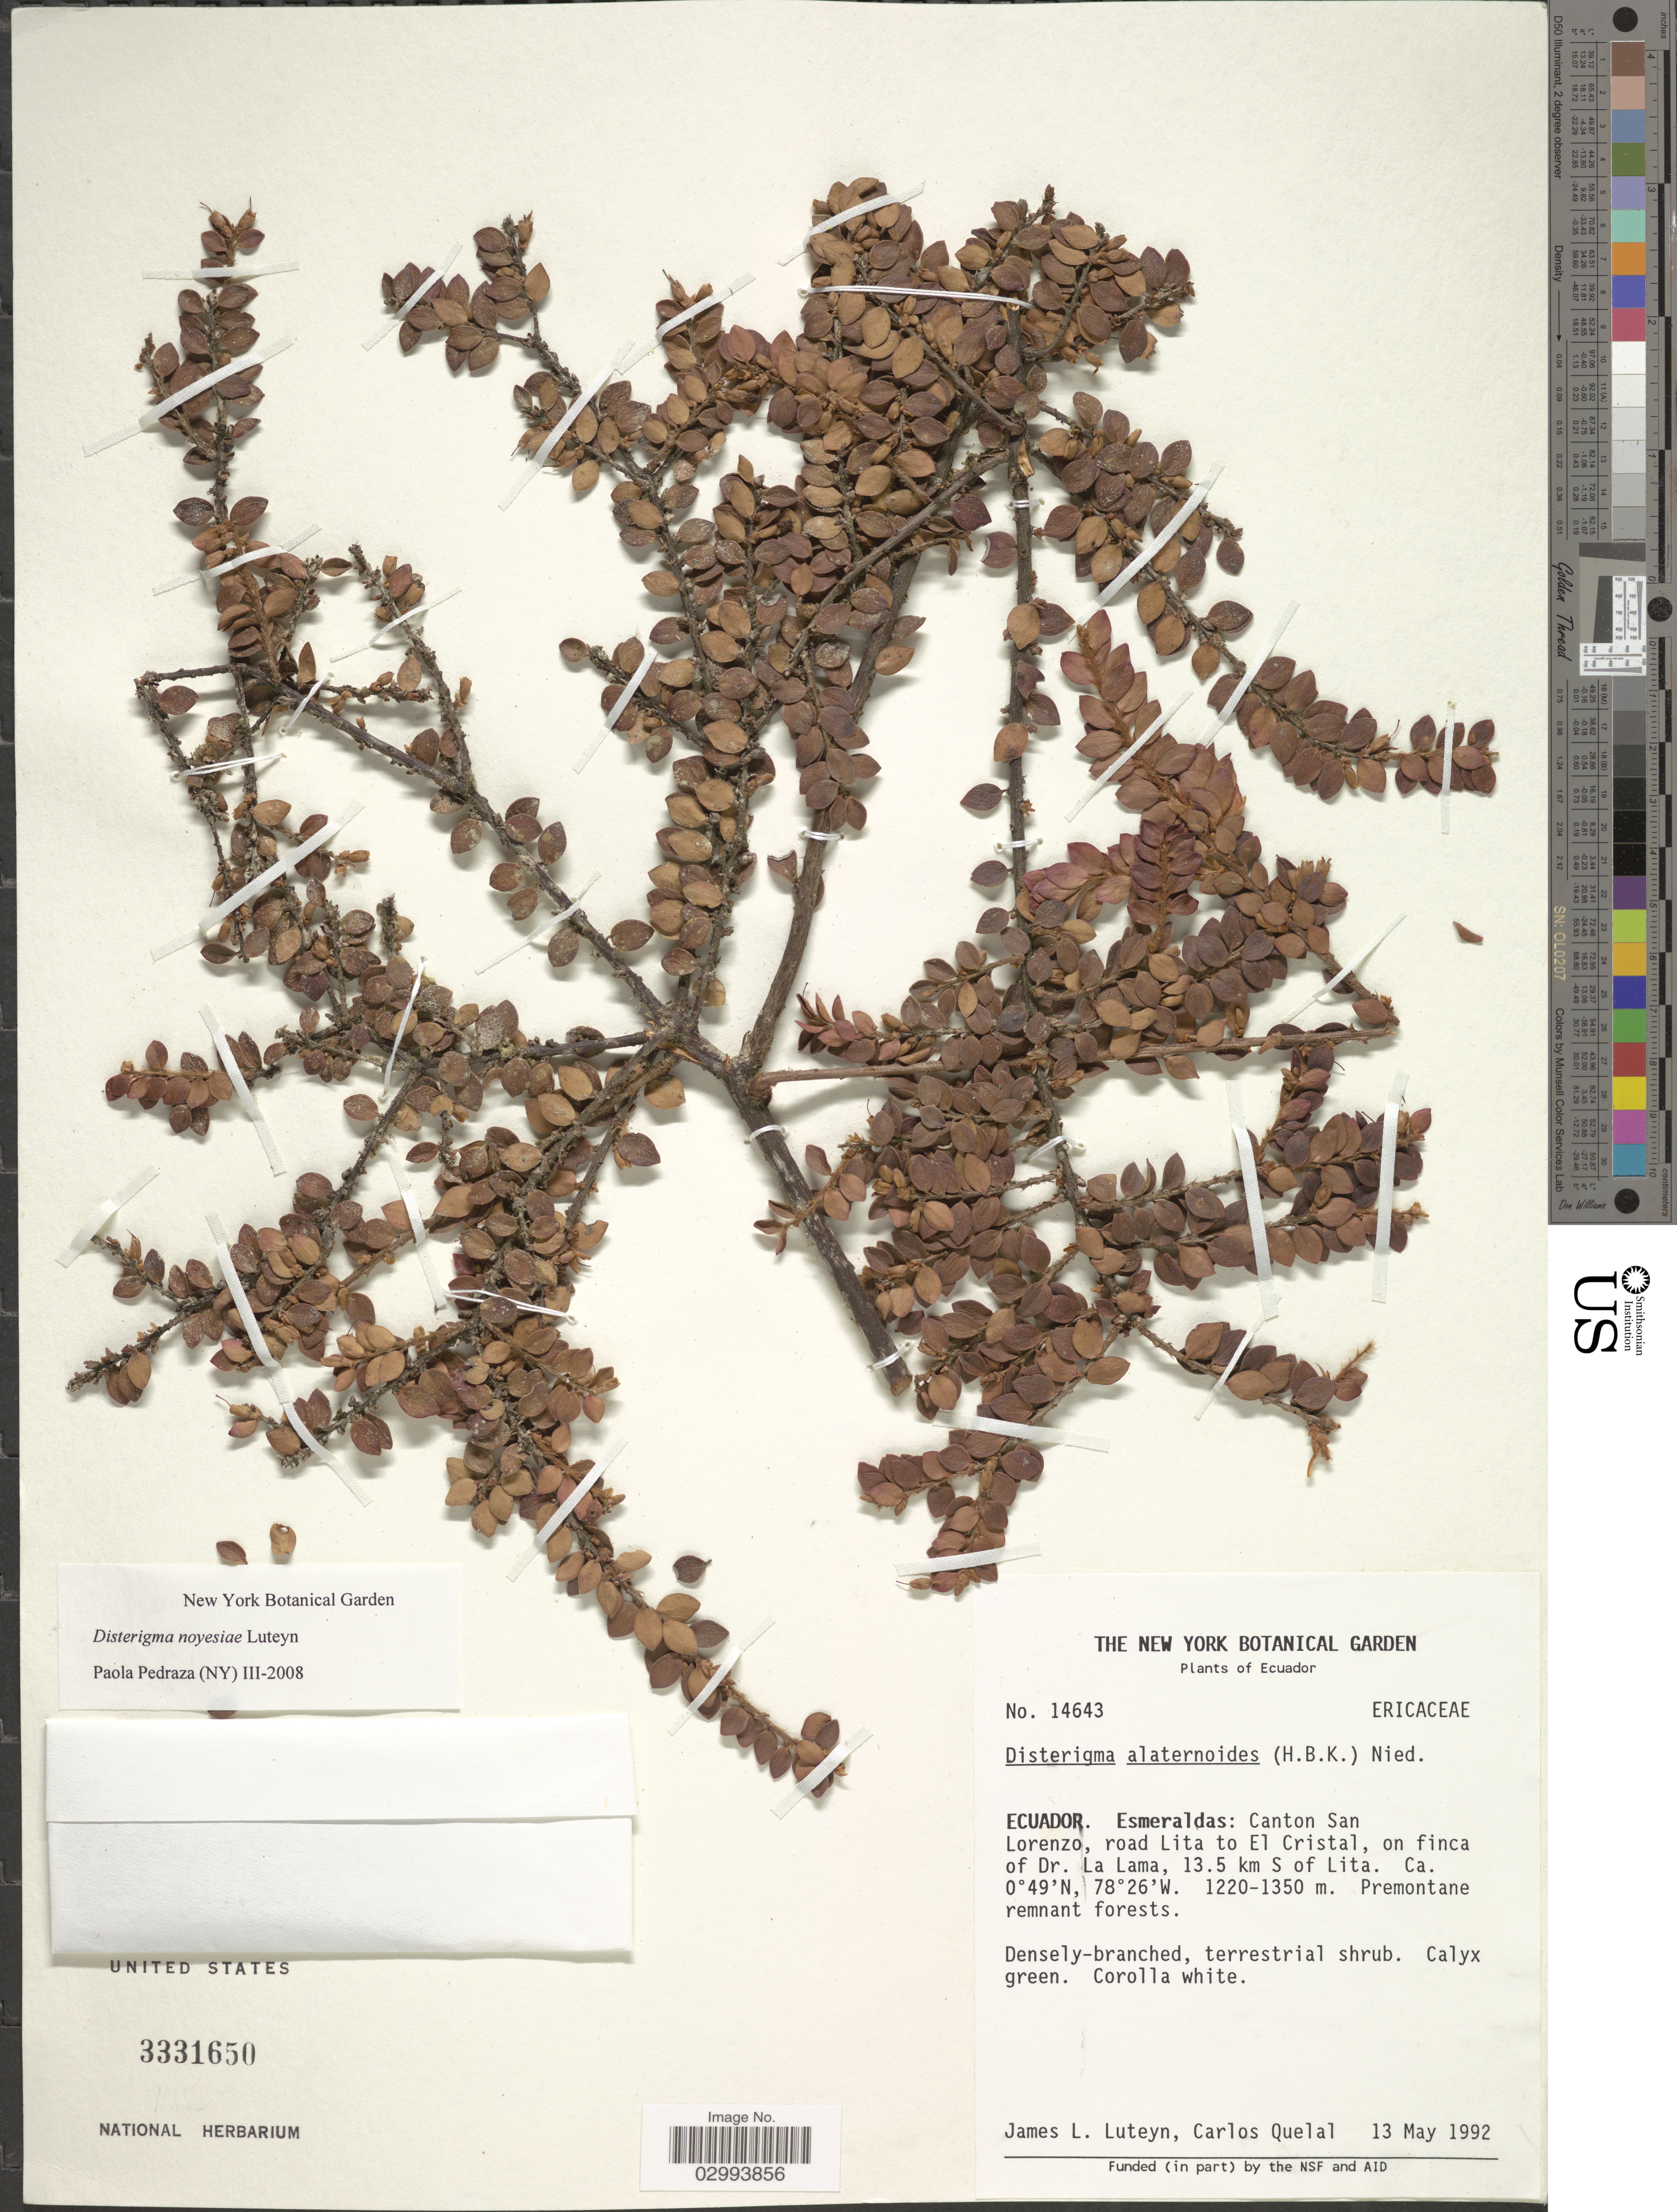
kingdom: Plantae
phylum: Tracheophyta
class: Magnoliopsida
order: Ericales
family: Ericaceae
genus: Disterigma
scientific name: Disterigma noyesiae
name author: Luteyn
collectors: J. L. Luteyn & C. Quelal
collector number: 14643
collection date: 1992-05-13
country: Ecuador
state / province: Esmeraldas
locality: Canton San Lorenzo, road Lita to El Cristal, on finca of Dr. La Lama, 13.5 km S of Lita.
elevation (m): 1220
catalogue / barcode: US 3331650